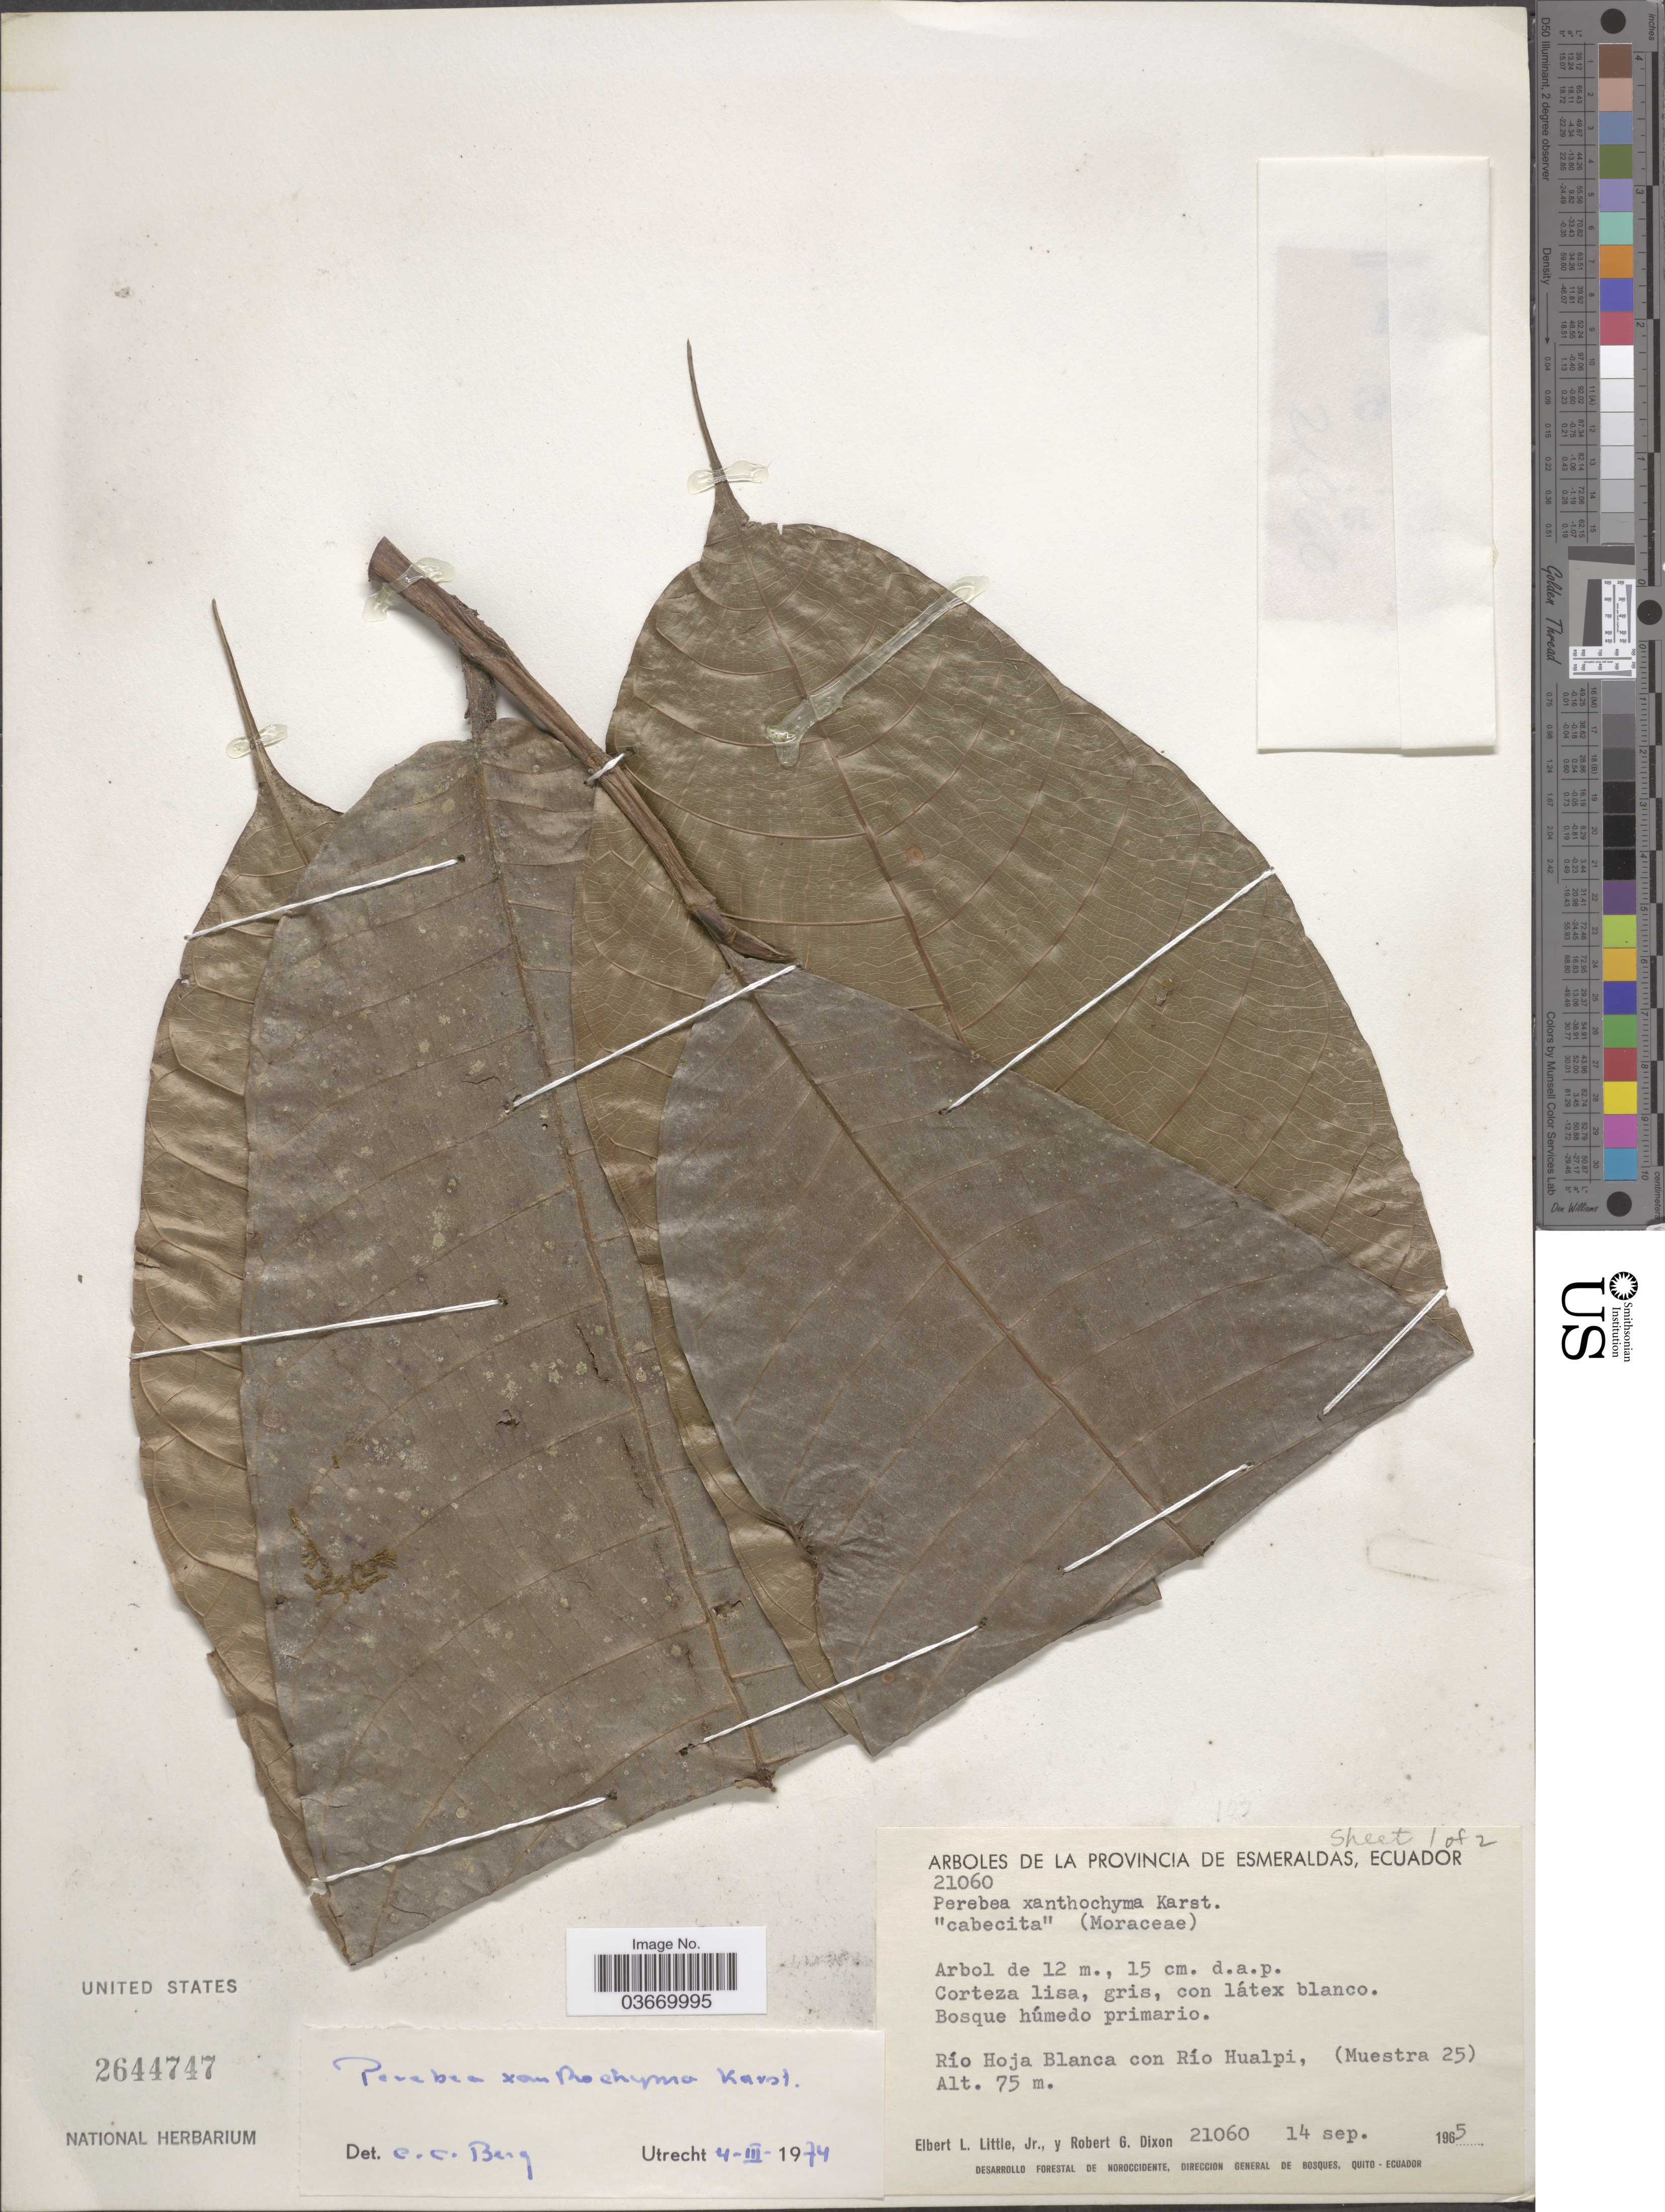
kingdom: Plantae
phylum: Tracheophyta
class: Magnoliopsida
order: Rosales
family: Moraceae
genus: Perebea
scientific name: Perebea xanthochyma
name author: H. Karst.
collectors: E. L. Little & R. G. Dixon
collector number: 21060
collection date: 1965-09-14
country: Ecuador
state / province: Esmeraldas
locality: Río Hoja Blanca con Río Hualpi, (Muestra 25).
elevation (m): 75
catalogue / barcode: US 2644747